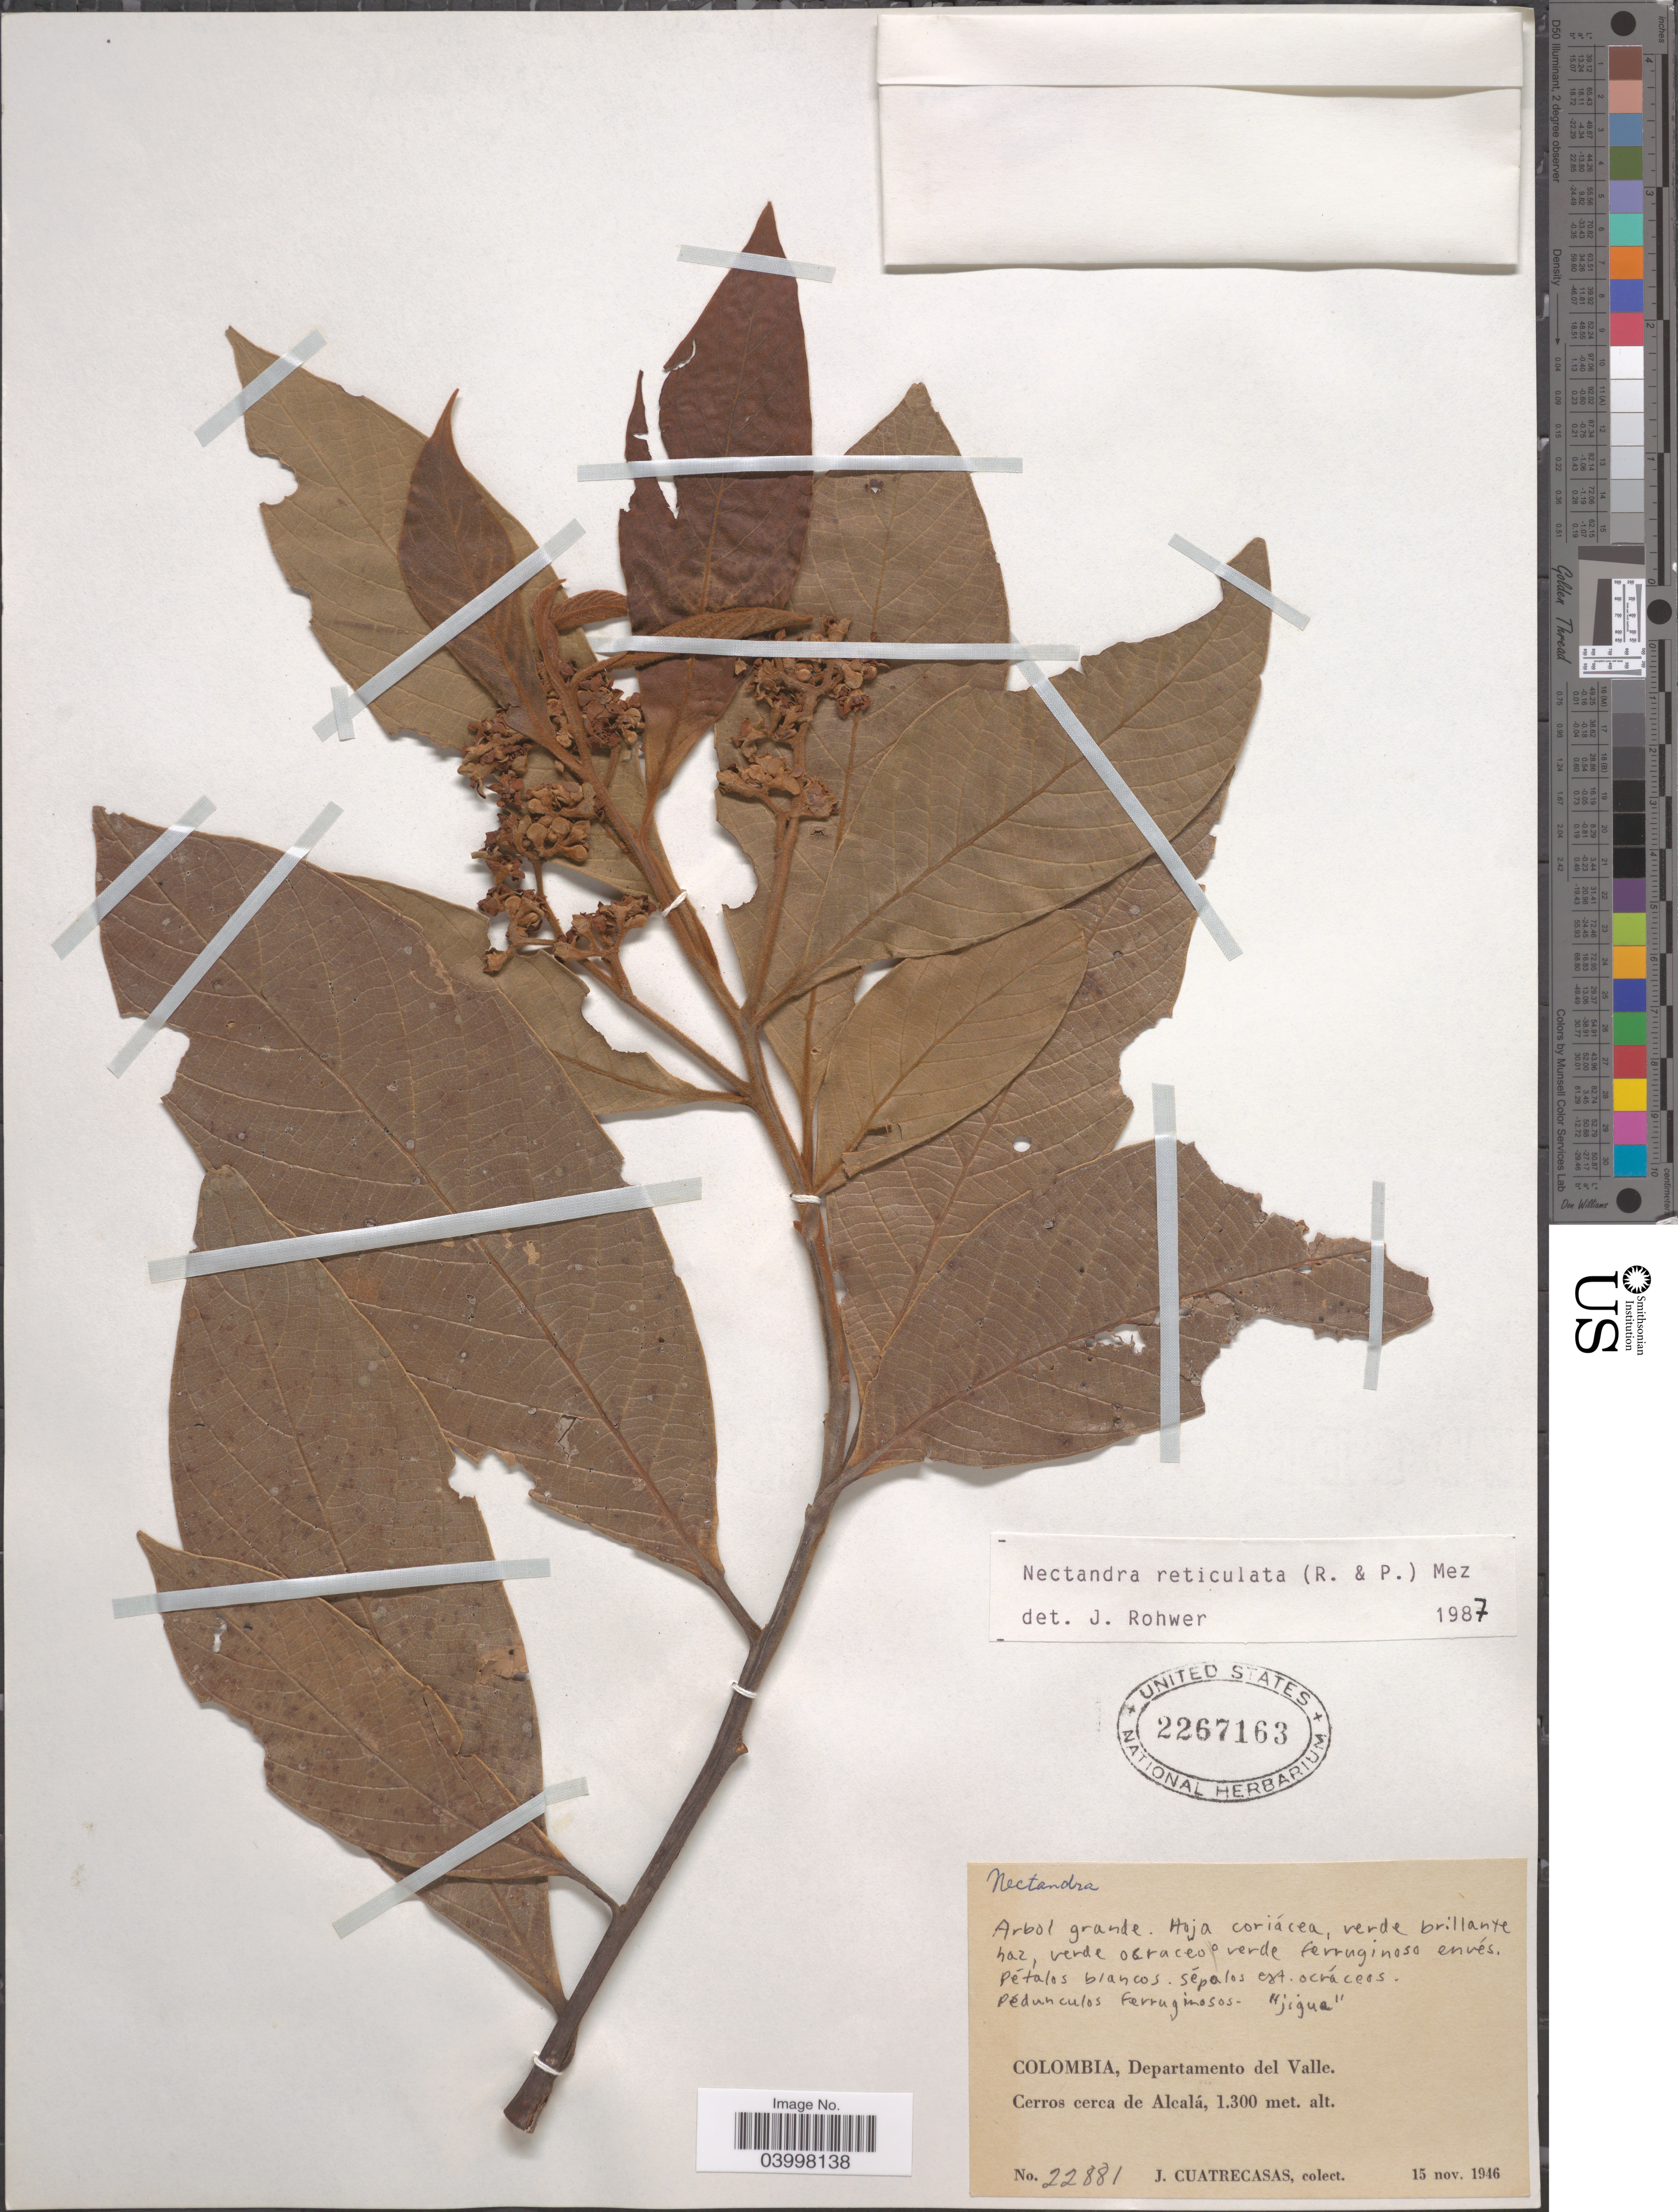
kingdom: Plantae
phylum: Tracheophyta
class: Magnoliopsida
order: Laurales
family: Lauraceae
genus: Nectandra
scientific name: Nectandra reticulata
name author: (Ruiz & Pav.) Mez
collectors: J. Cuatrecasas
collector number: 22881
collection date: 1946-11-15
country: Colombia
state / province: Valle del Cauca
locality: Departamento del Valle. Cerros cerca de Alcalá.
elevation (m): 1300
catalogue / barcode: US 2267163